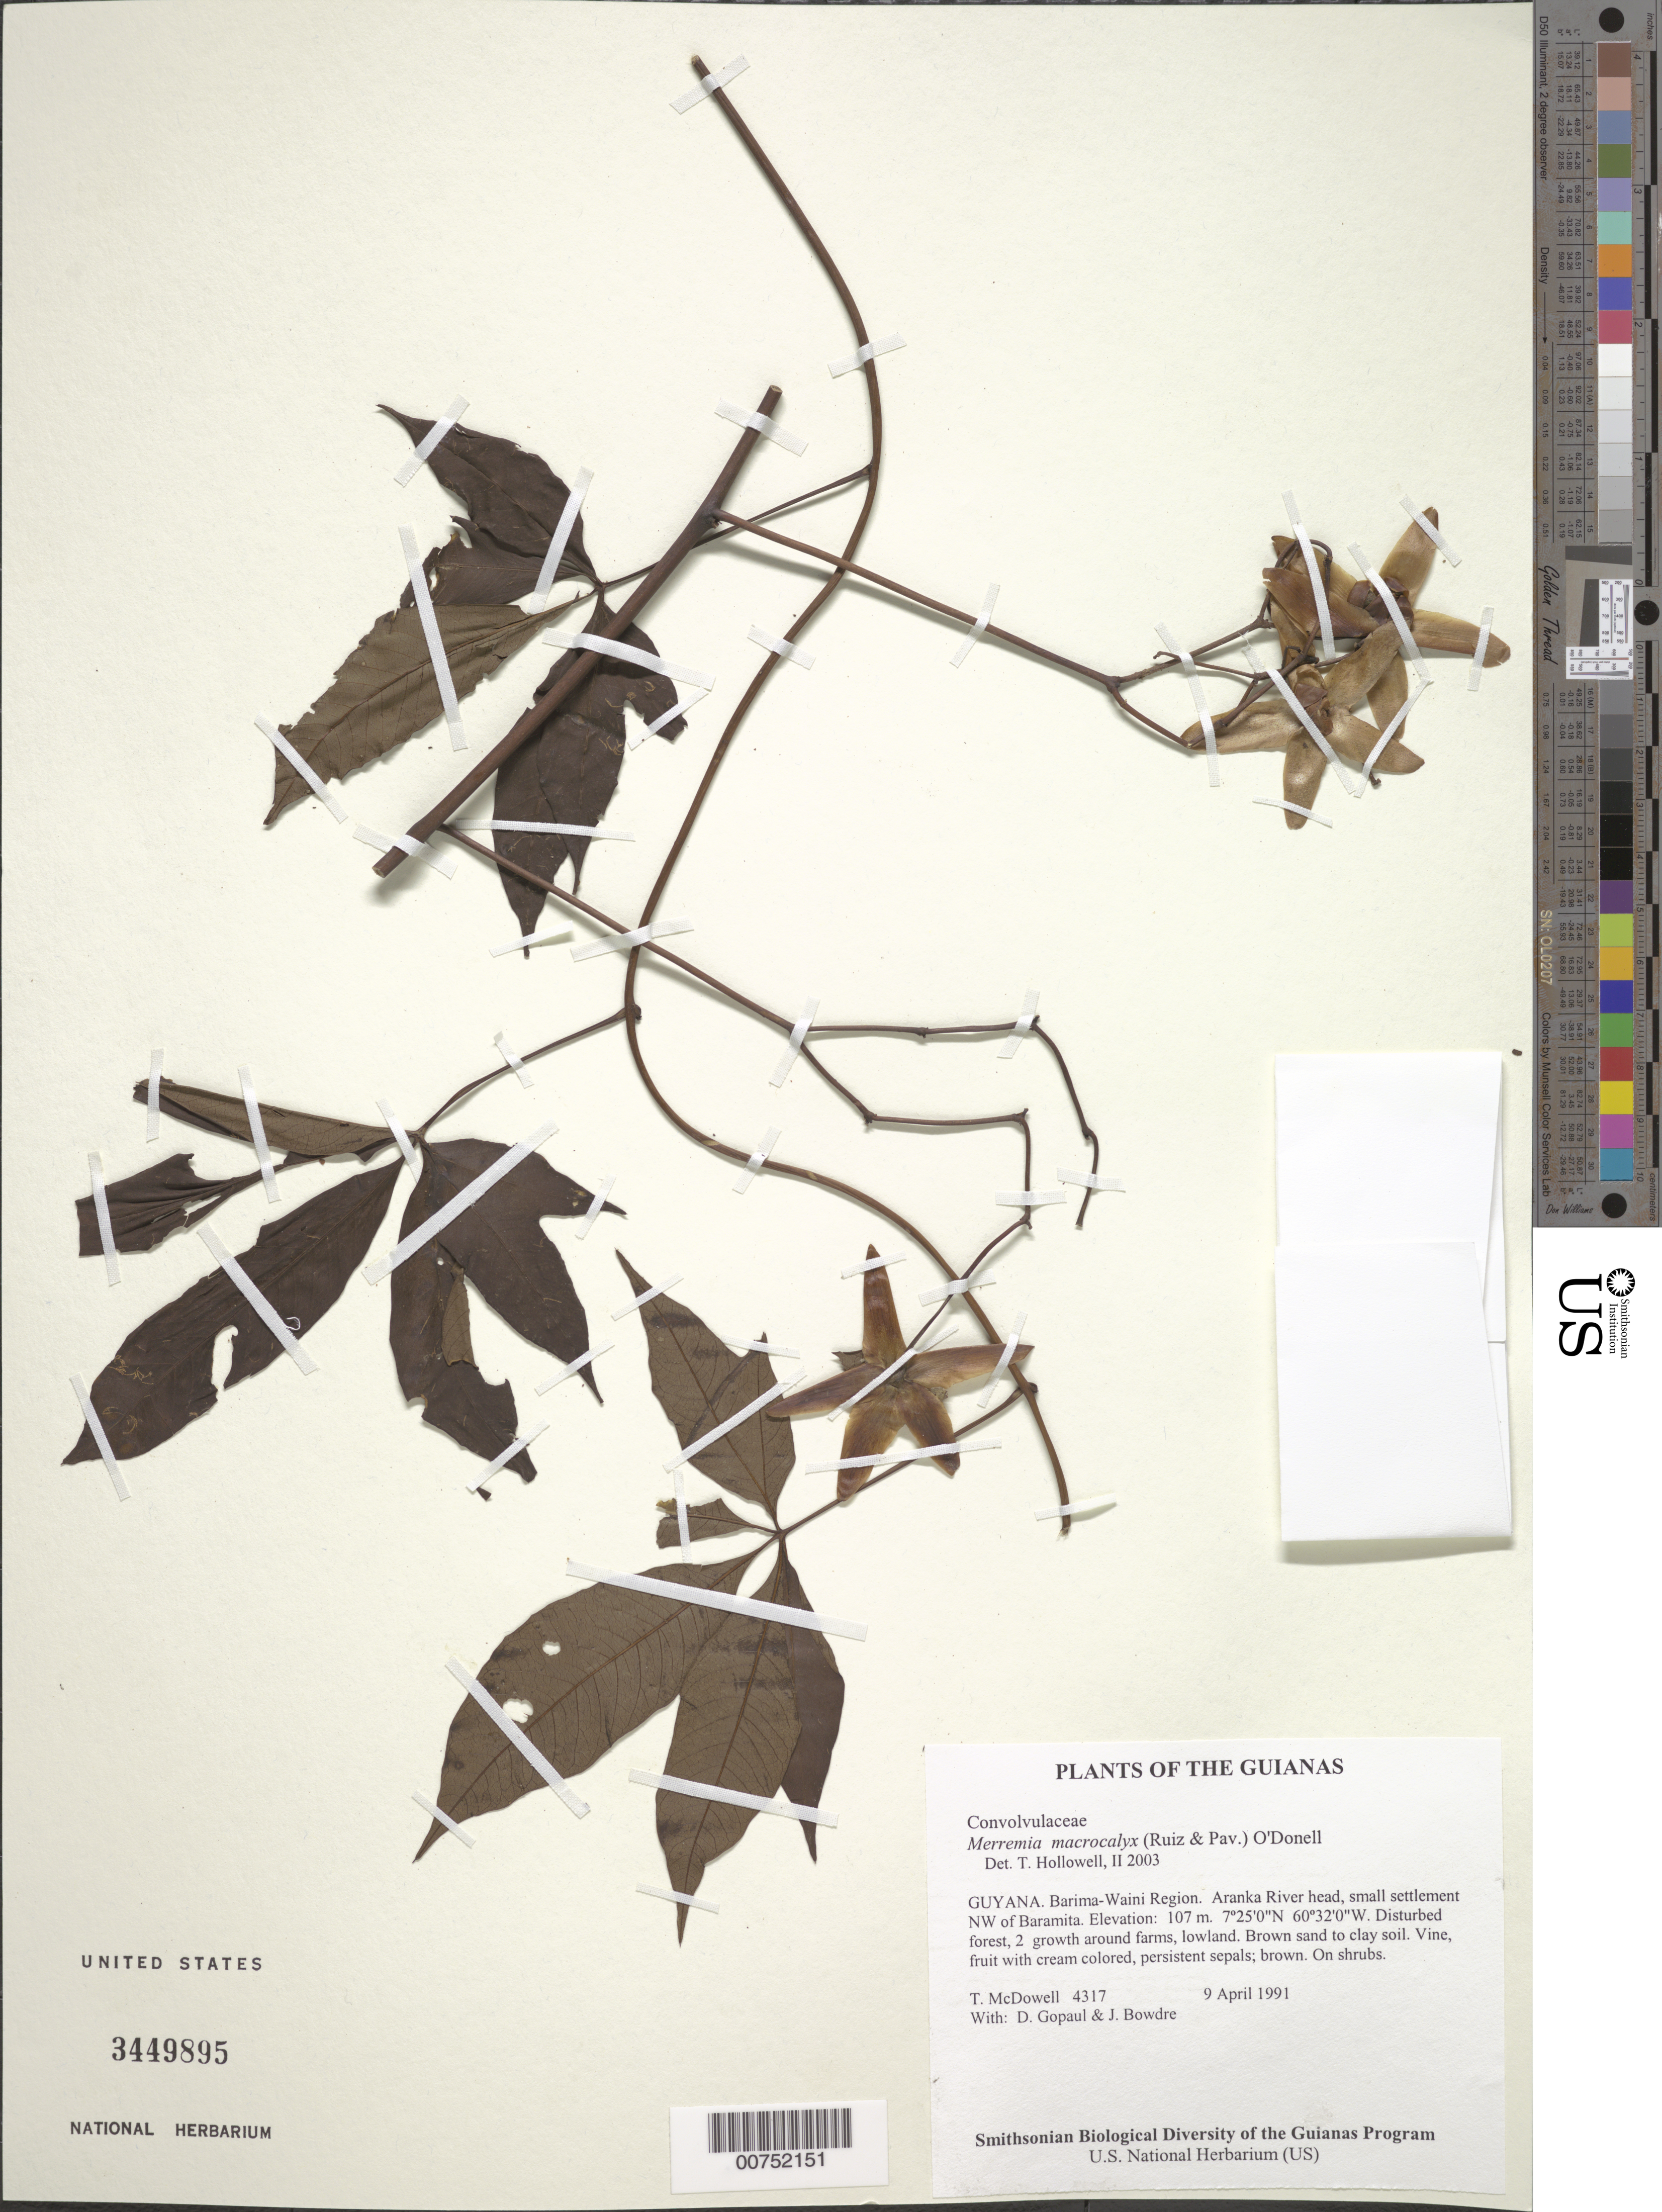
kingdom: Plantae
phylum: Tracheophyta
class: Magnoliopsida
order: Solanales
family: Convolvulaceae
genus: Distimake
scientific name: Distimake macrocalyx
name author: (Ruiz & Pav.) A. R. Simões & Staples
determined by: Strong, Mark T., (BOT), Smithsonian Institution - National Museum of Natural History (UNITED STATES)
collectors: T. McDowell, D. Gopaul & J. Bowdre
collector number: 4317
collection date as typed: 9 April 1991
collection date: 1991-04-09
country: Guyana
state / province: Barima-Waini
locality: Aranka River head, small settlement NW of Baramita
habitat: Disturbed forest, secondary growth around farms, lowland. Brown sand to clay soil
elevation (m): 107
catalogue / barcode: US 3449895